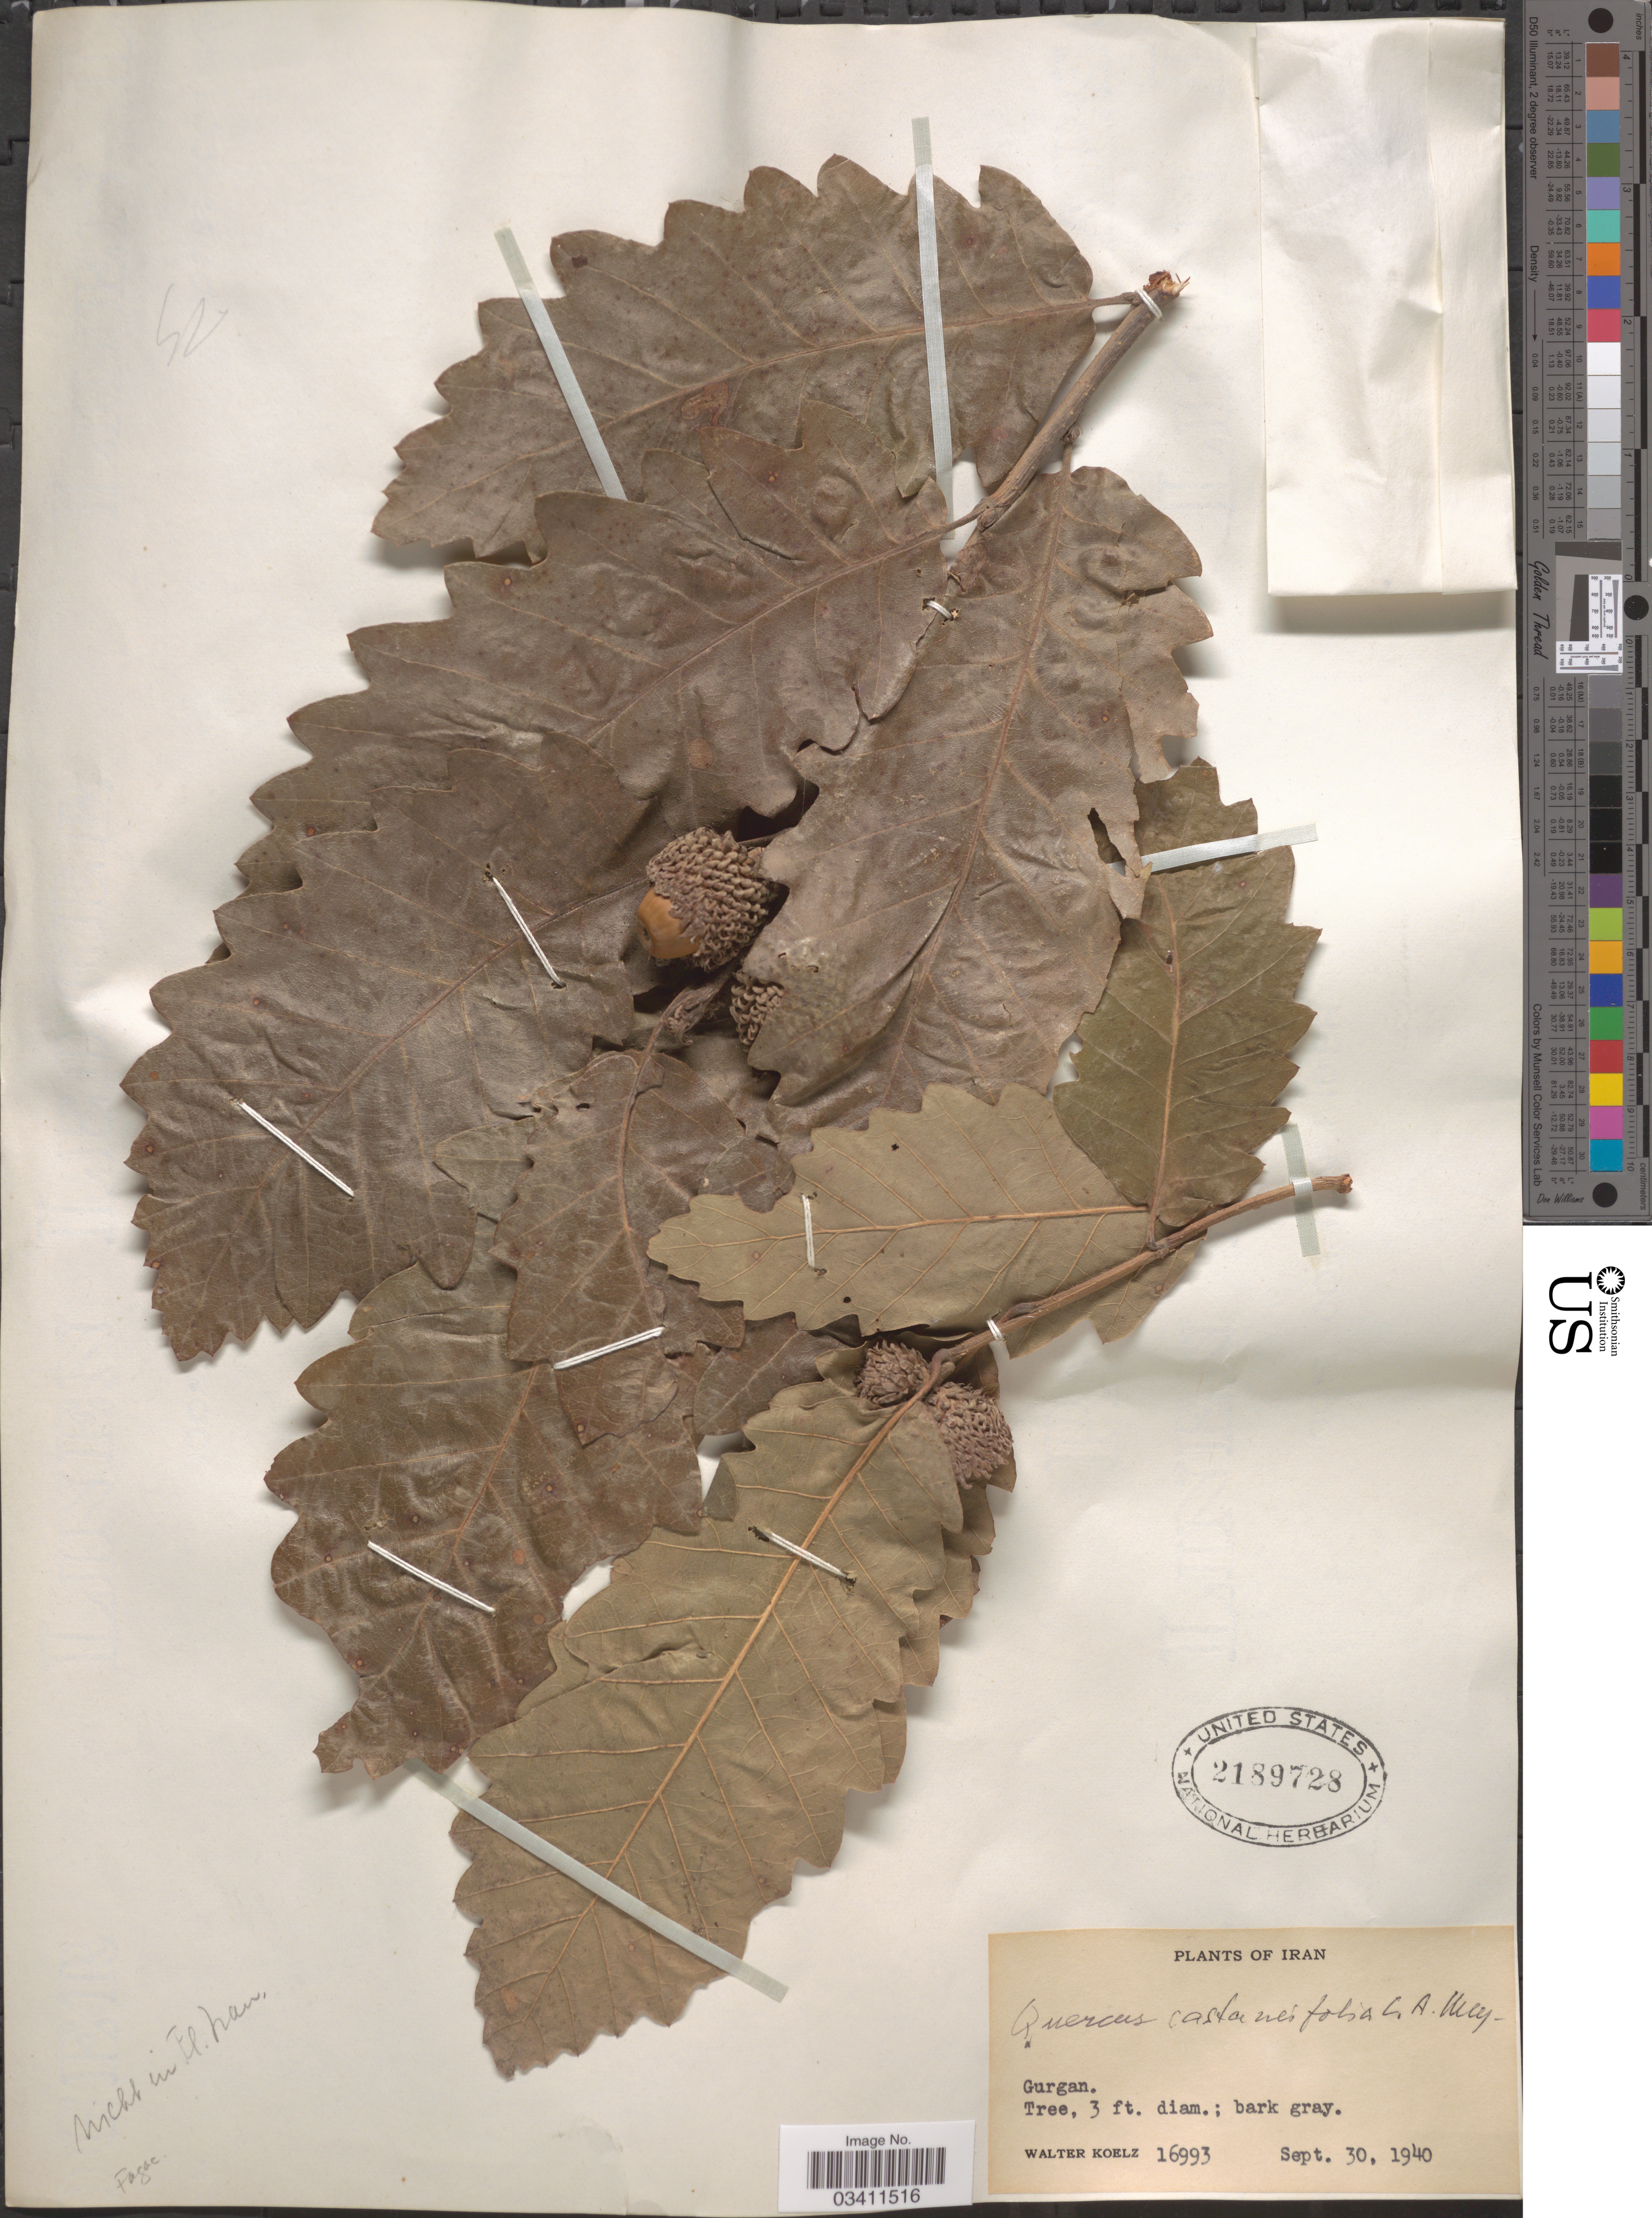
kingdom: Plantae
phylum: Tracheophyta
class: Magnoliopsida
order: Fagales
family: Fagaceae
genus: Quercus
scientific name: Quercus castaneifolia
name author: C.A. Mey.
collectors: W. N. Koelz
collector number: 16993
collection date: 1940-09-30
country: Iran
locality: Gurgan.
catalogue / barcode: US 2189728